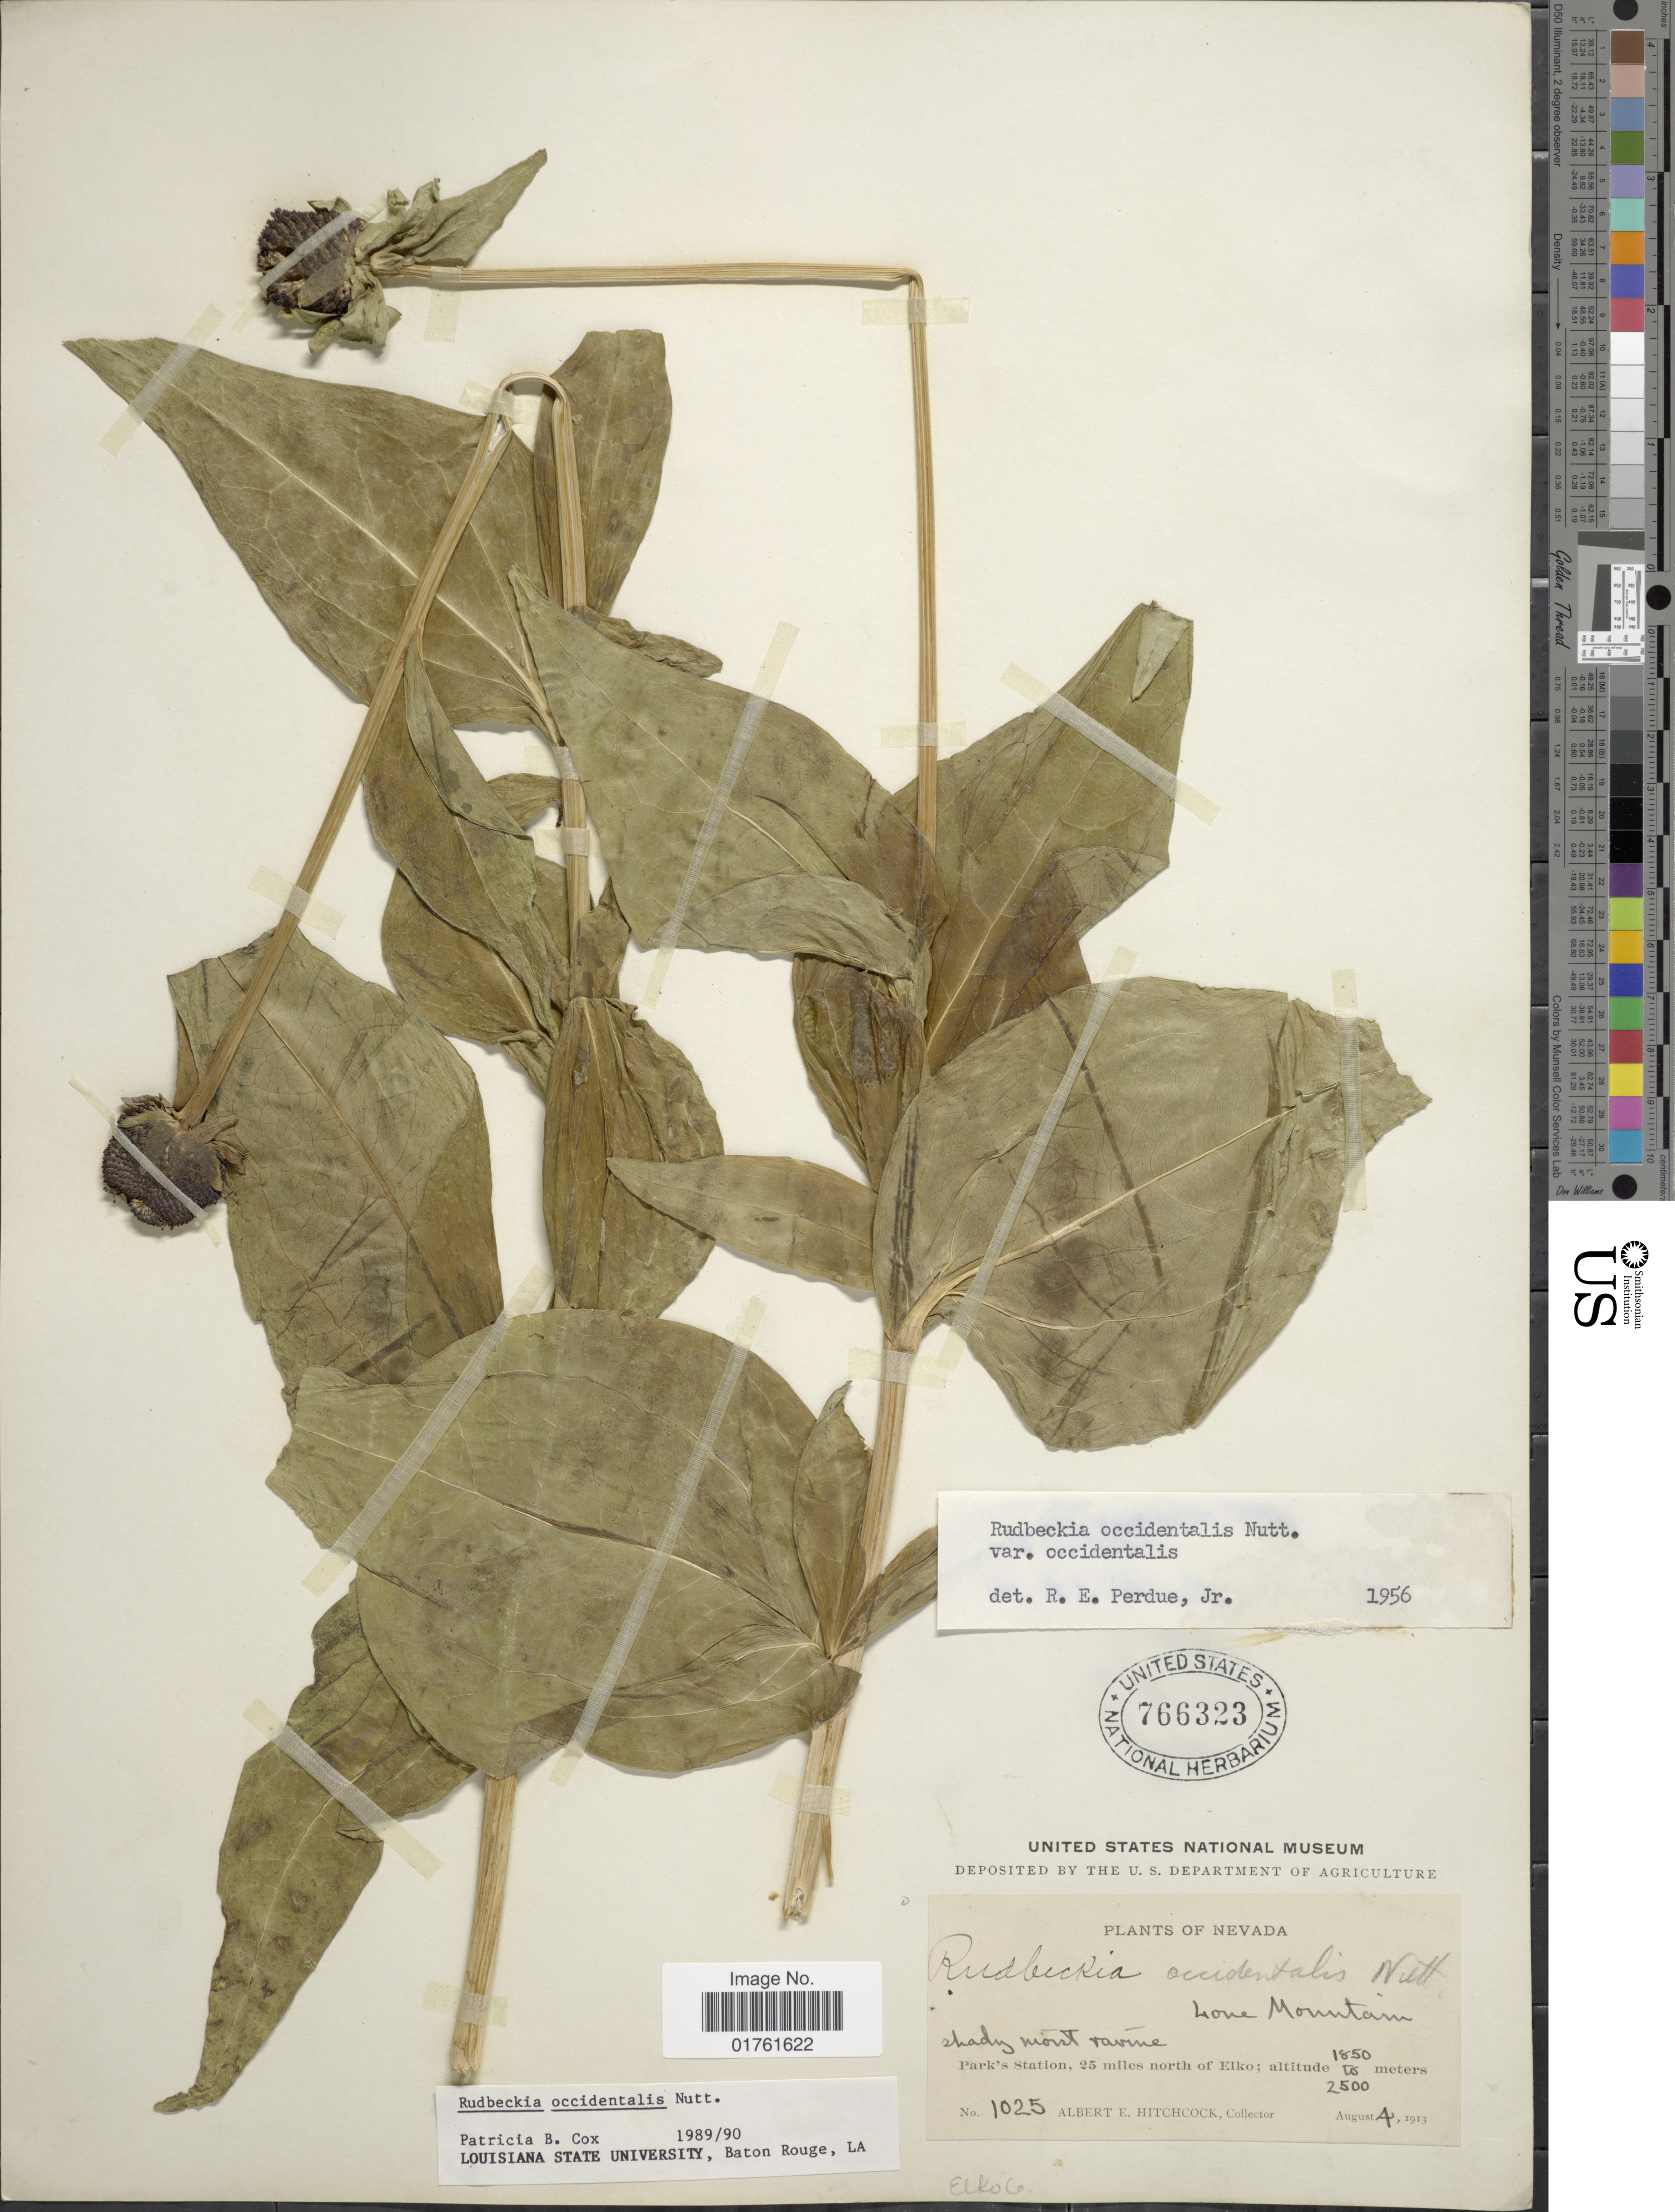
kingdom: Plantae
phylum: Tracheophyta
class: Magnoliopsida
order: Asterales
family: Asteraceae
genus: Rudbeckia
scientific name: Rudbeckia occidentalis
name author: Nutt.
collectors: A. S. Hitchcock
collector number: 1025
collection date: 1913-08-04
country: United States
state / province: Nevada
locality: Shady moist ravine, Lone Mountain, Park's Station, 25 miles north of Elko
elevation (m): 1850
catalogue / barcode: US 766323